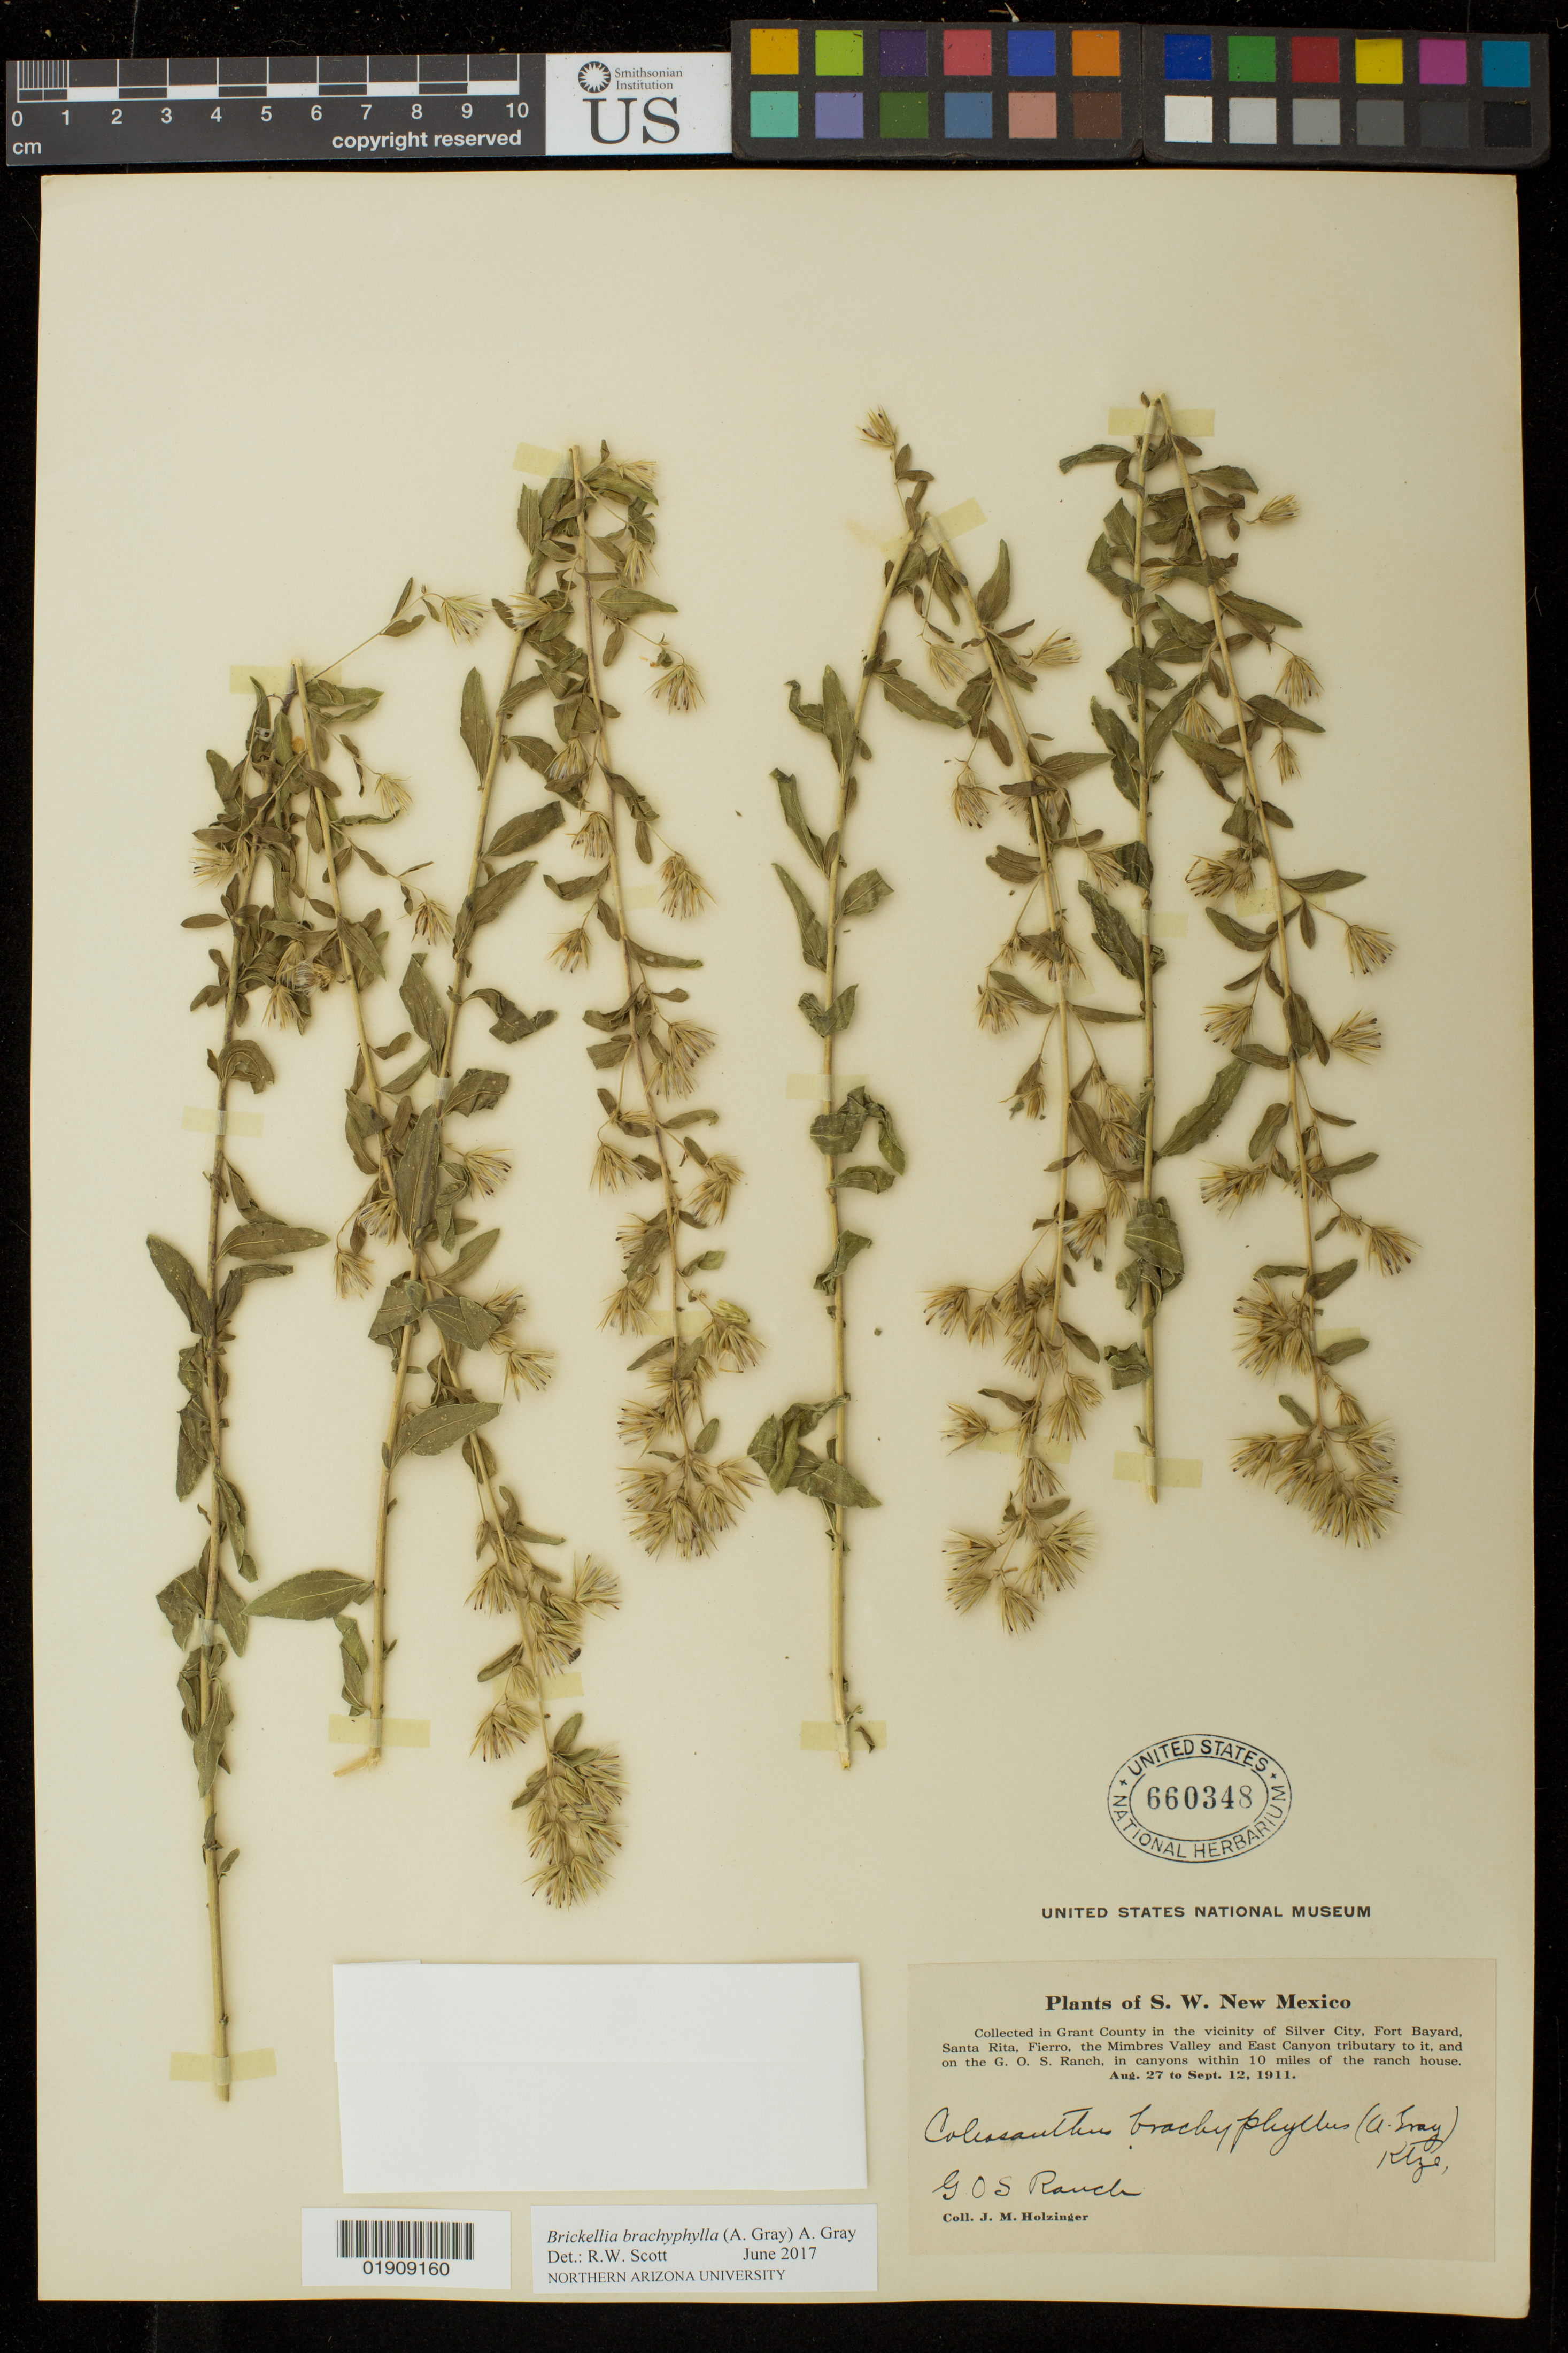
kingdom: Plantae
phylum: Tracheophyta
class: Magnoliopsida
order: Asterales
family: Asteraceae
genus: Brickellia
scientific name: Brickellia brachyphylla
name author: (A. Gray) A. Gray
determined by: Scott, Randall W., (ASC), Northern Arizona University (UNITED STATES)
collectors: J. M. Holzinger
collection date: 1911-08-27/1911-10-12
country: United States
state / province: New Mexico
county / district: Grant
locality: Hanover Mt., Grant County (in the vicinity of Silver City, Fort Bayard, Santa Rita, Fierro, the Mimbres Valley and East Canyon tributary to it, and on the G.O.S. Ranch, in canyons within 10 miles of the ranch house), S.W. New Mexico. Precise location: G.O.S. Ranch.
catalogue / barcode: US 660348